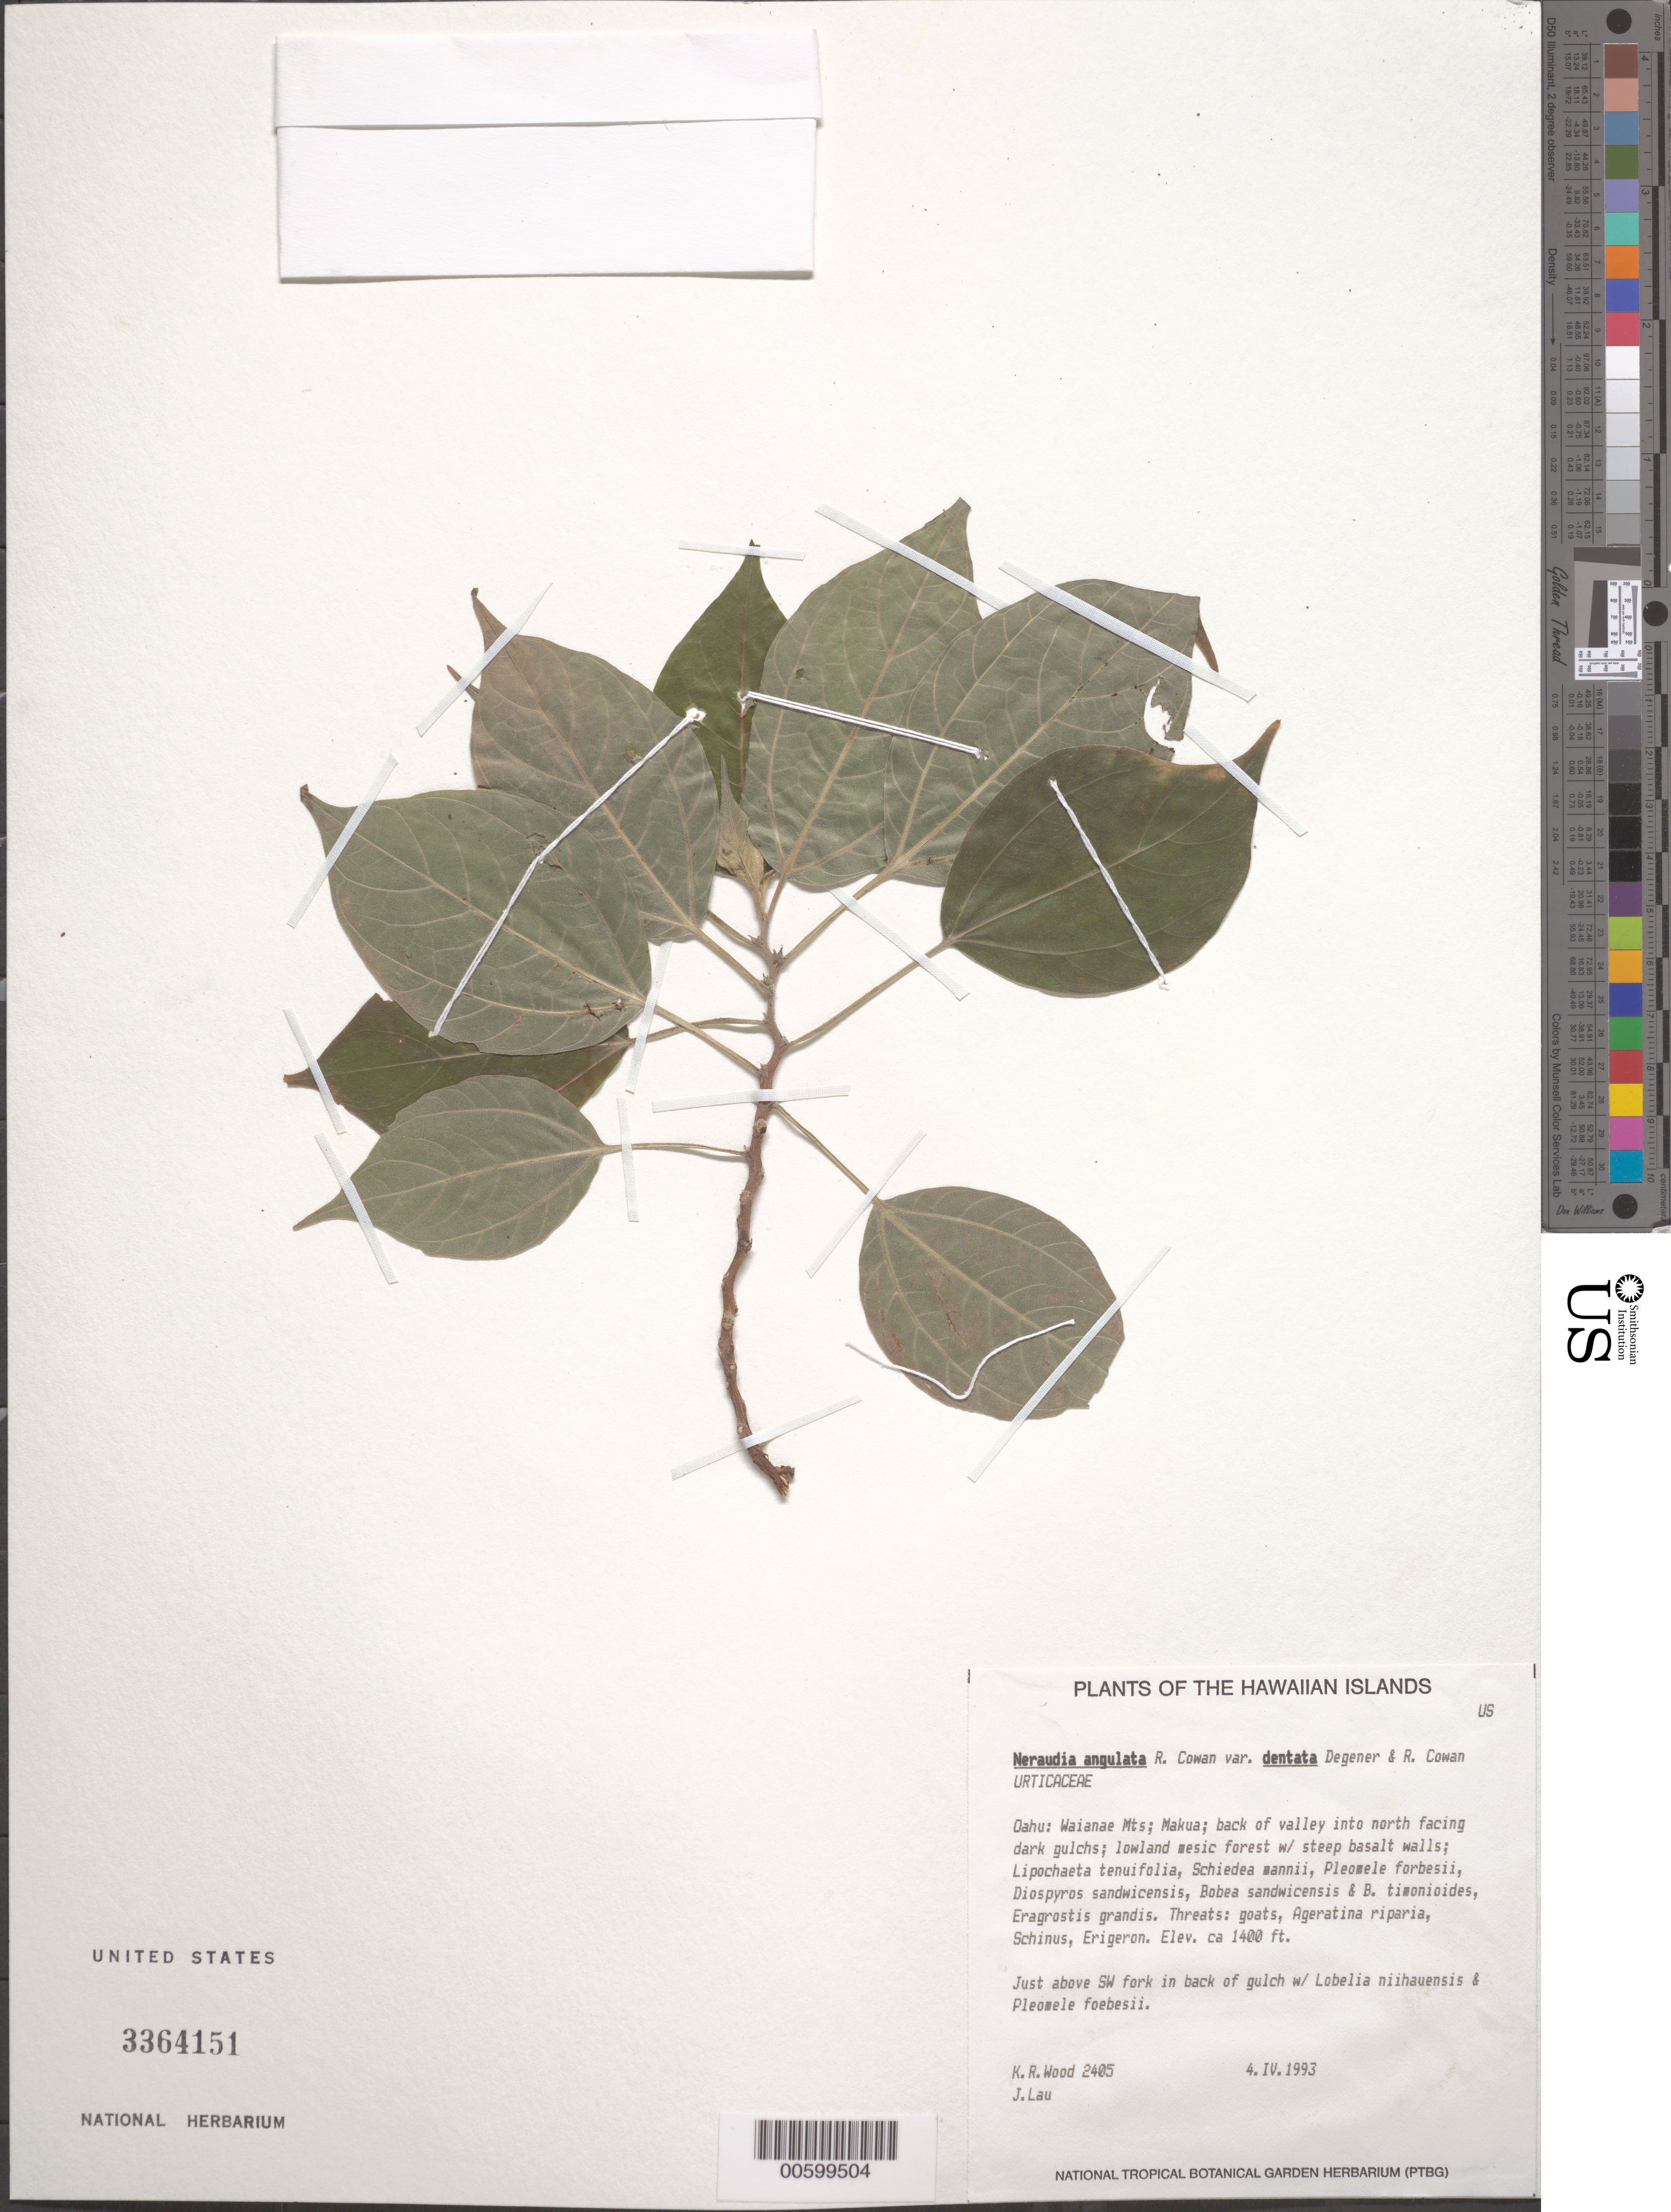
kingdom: Plantae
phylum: Tracheophyta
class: Magnoliopsida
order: Rosales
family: Urticaceae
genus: Neraudia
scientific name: Neraudia angulata var. dentata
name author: R.S. Cowan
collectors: K. R. Wood & J. Lau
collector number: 2405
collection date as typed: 4 Apr 1993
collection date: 1993-04-04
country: United States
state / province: Hawaii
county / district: Honolulu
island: Oahu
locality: Waianae Mts.; Makua; back of valley into N facing dark gulchs. Just above SW fork in back of gulch.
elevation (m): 426.72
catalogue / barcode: US 3364151